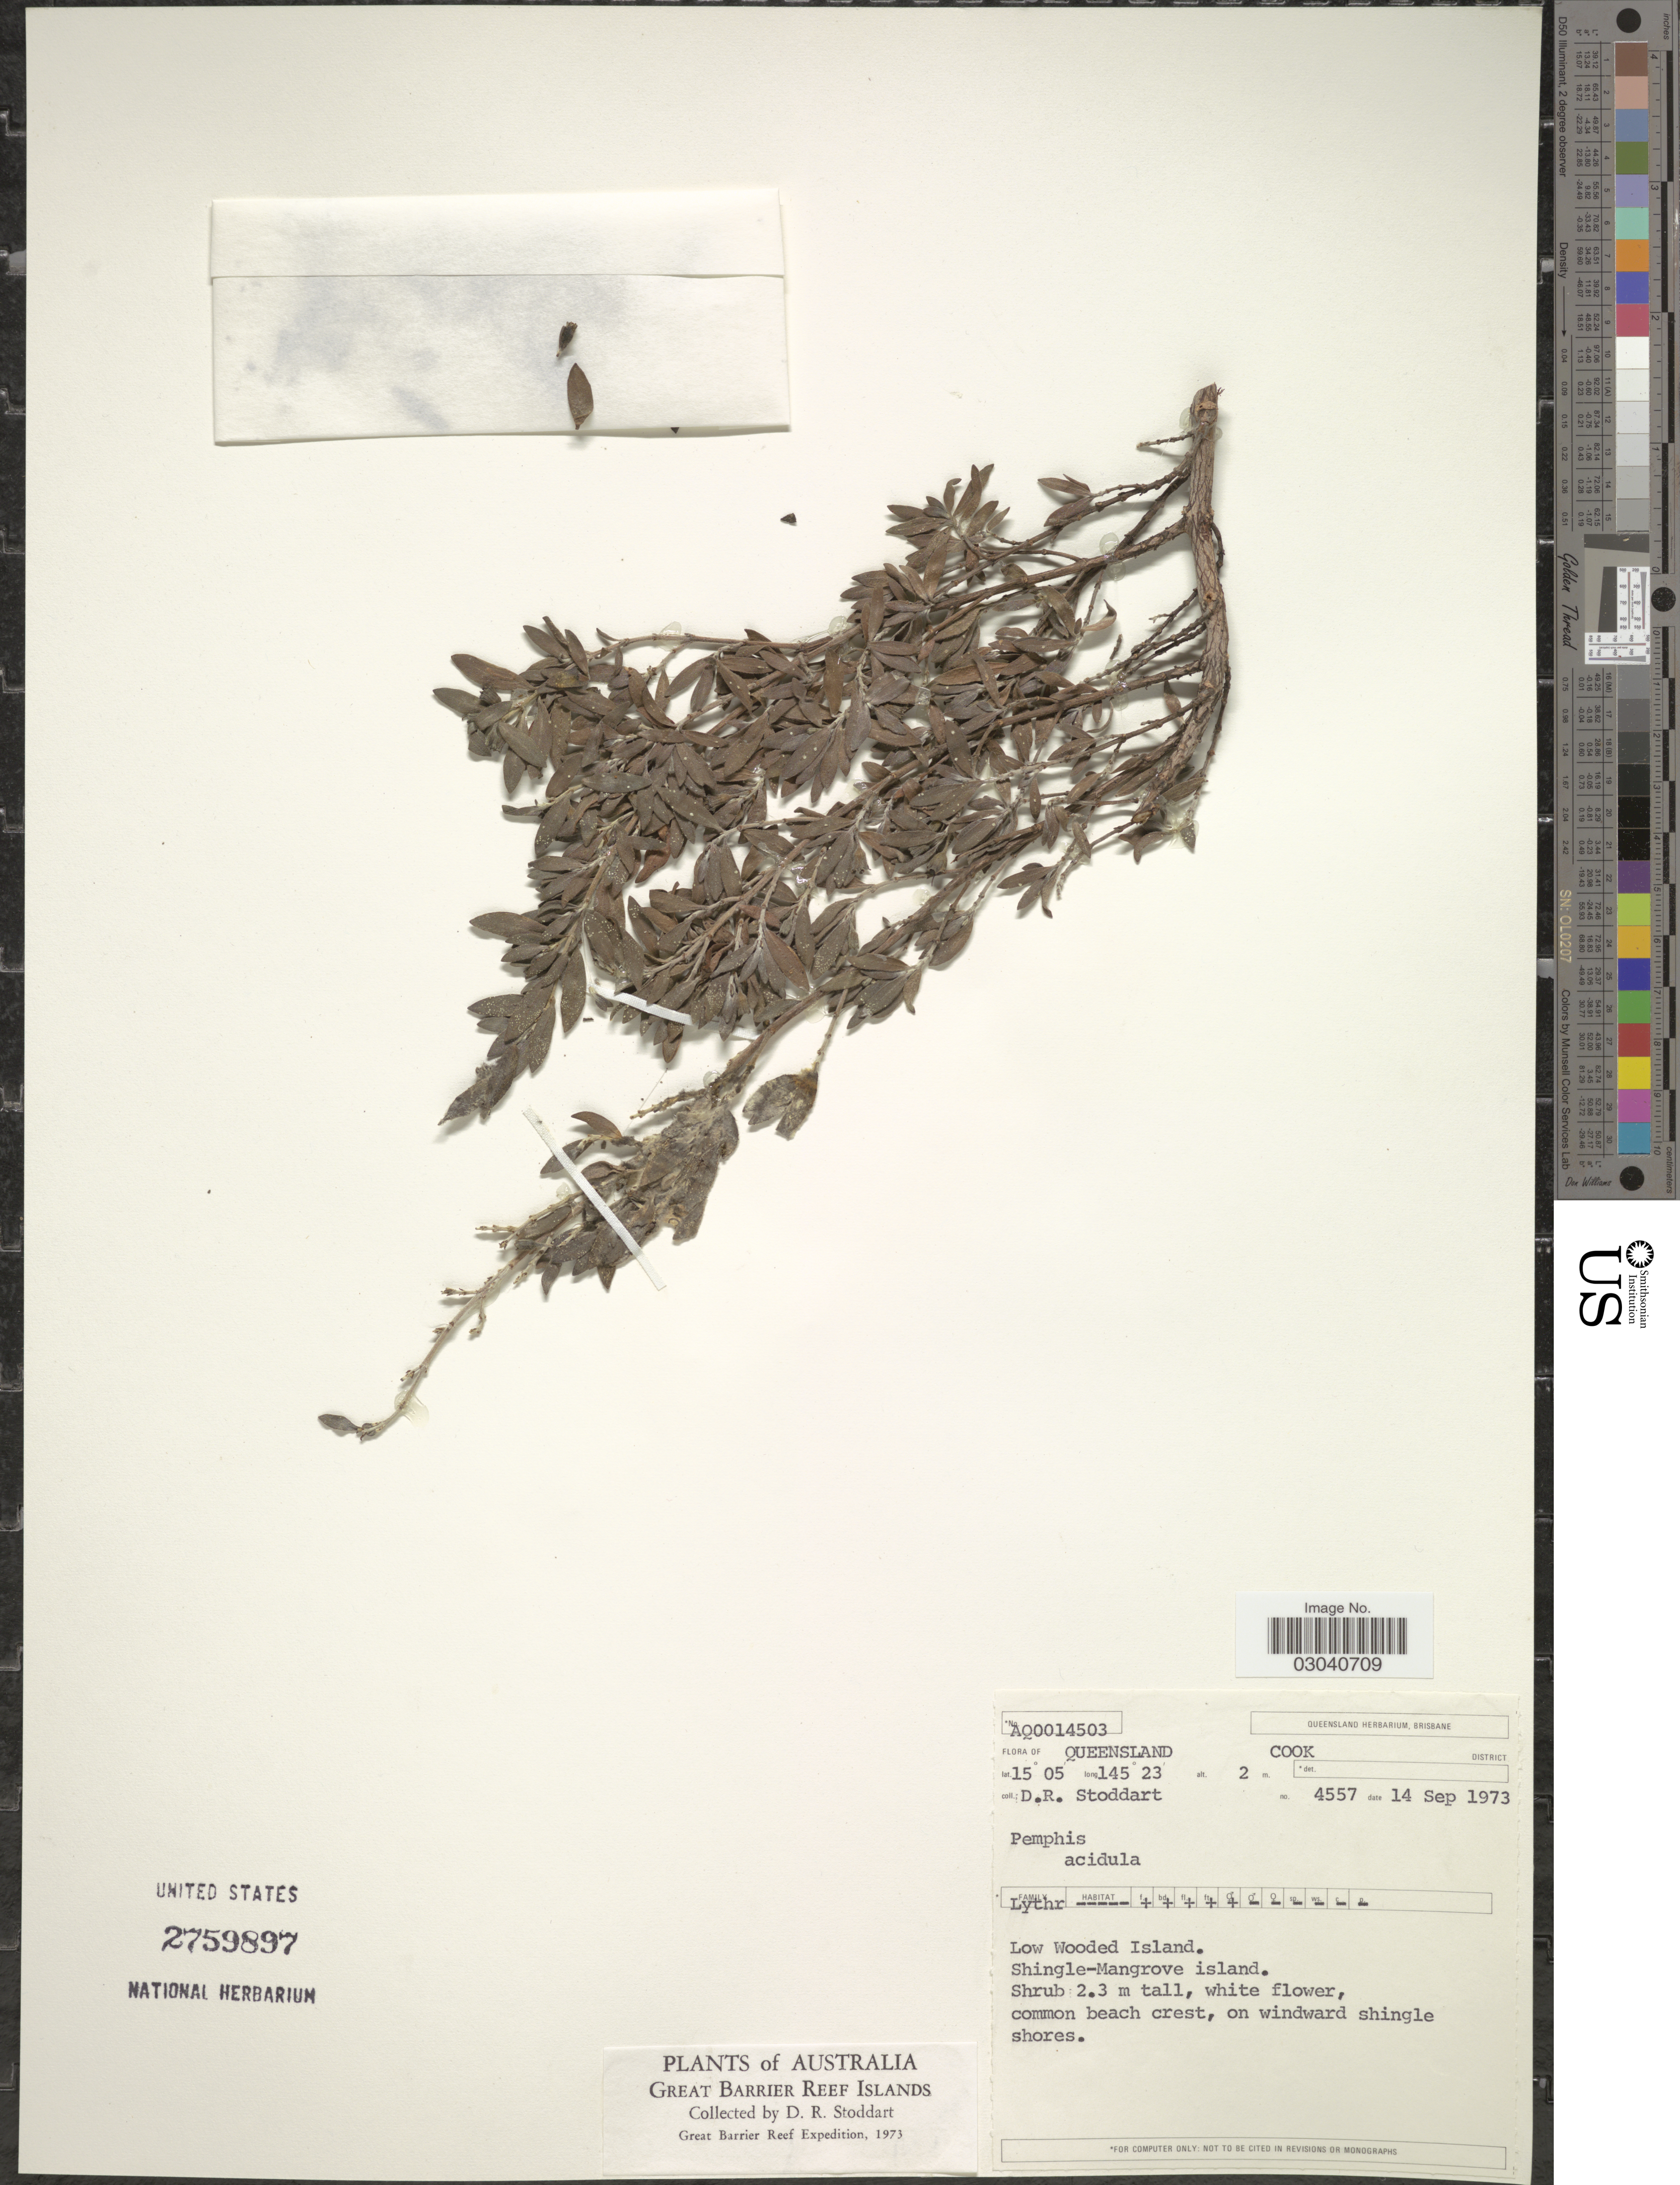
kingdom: Plantae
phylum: Tracheophyta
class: Magnoliopsida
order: Myrtales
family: Lythraceae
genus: Pemphis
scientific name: Pemphis acidula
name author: J.R. Forst. & G. Forst.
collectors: D. R. Stoddart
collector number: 4557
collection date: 1973-09-14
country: Australia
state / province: Queensland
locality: Great Barrier Reef Islands. Cook District. Low Wooded Island. Shingle-Mangrove island.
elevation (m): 2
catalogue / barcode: US 2759897